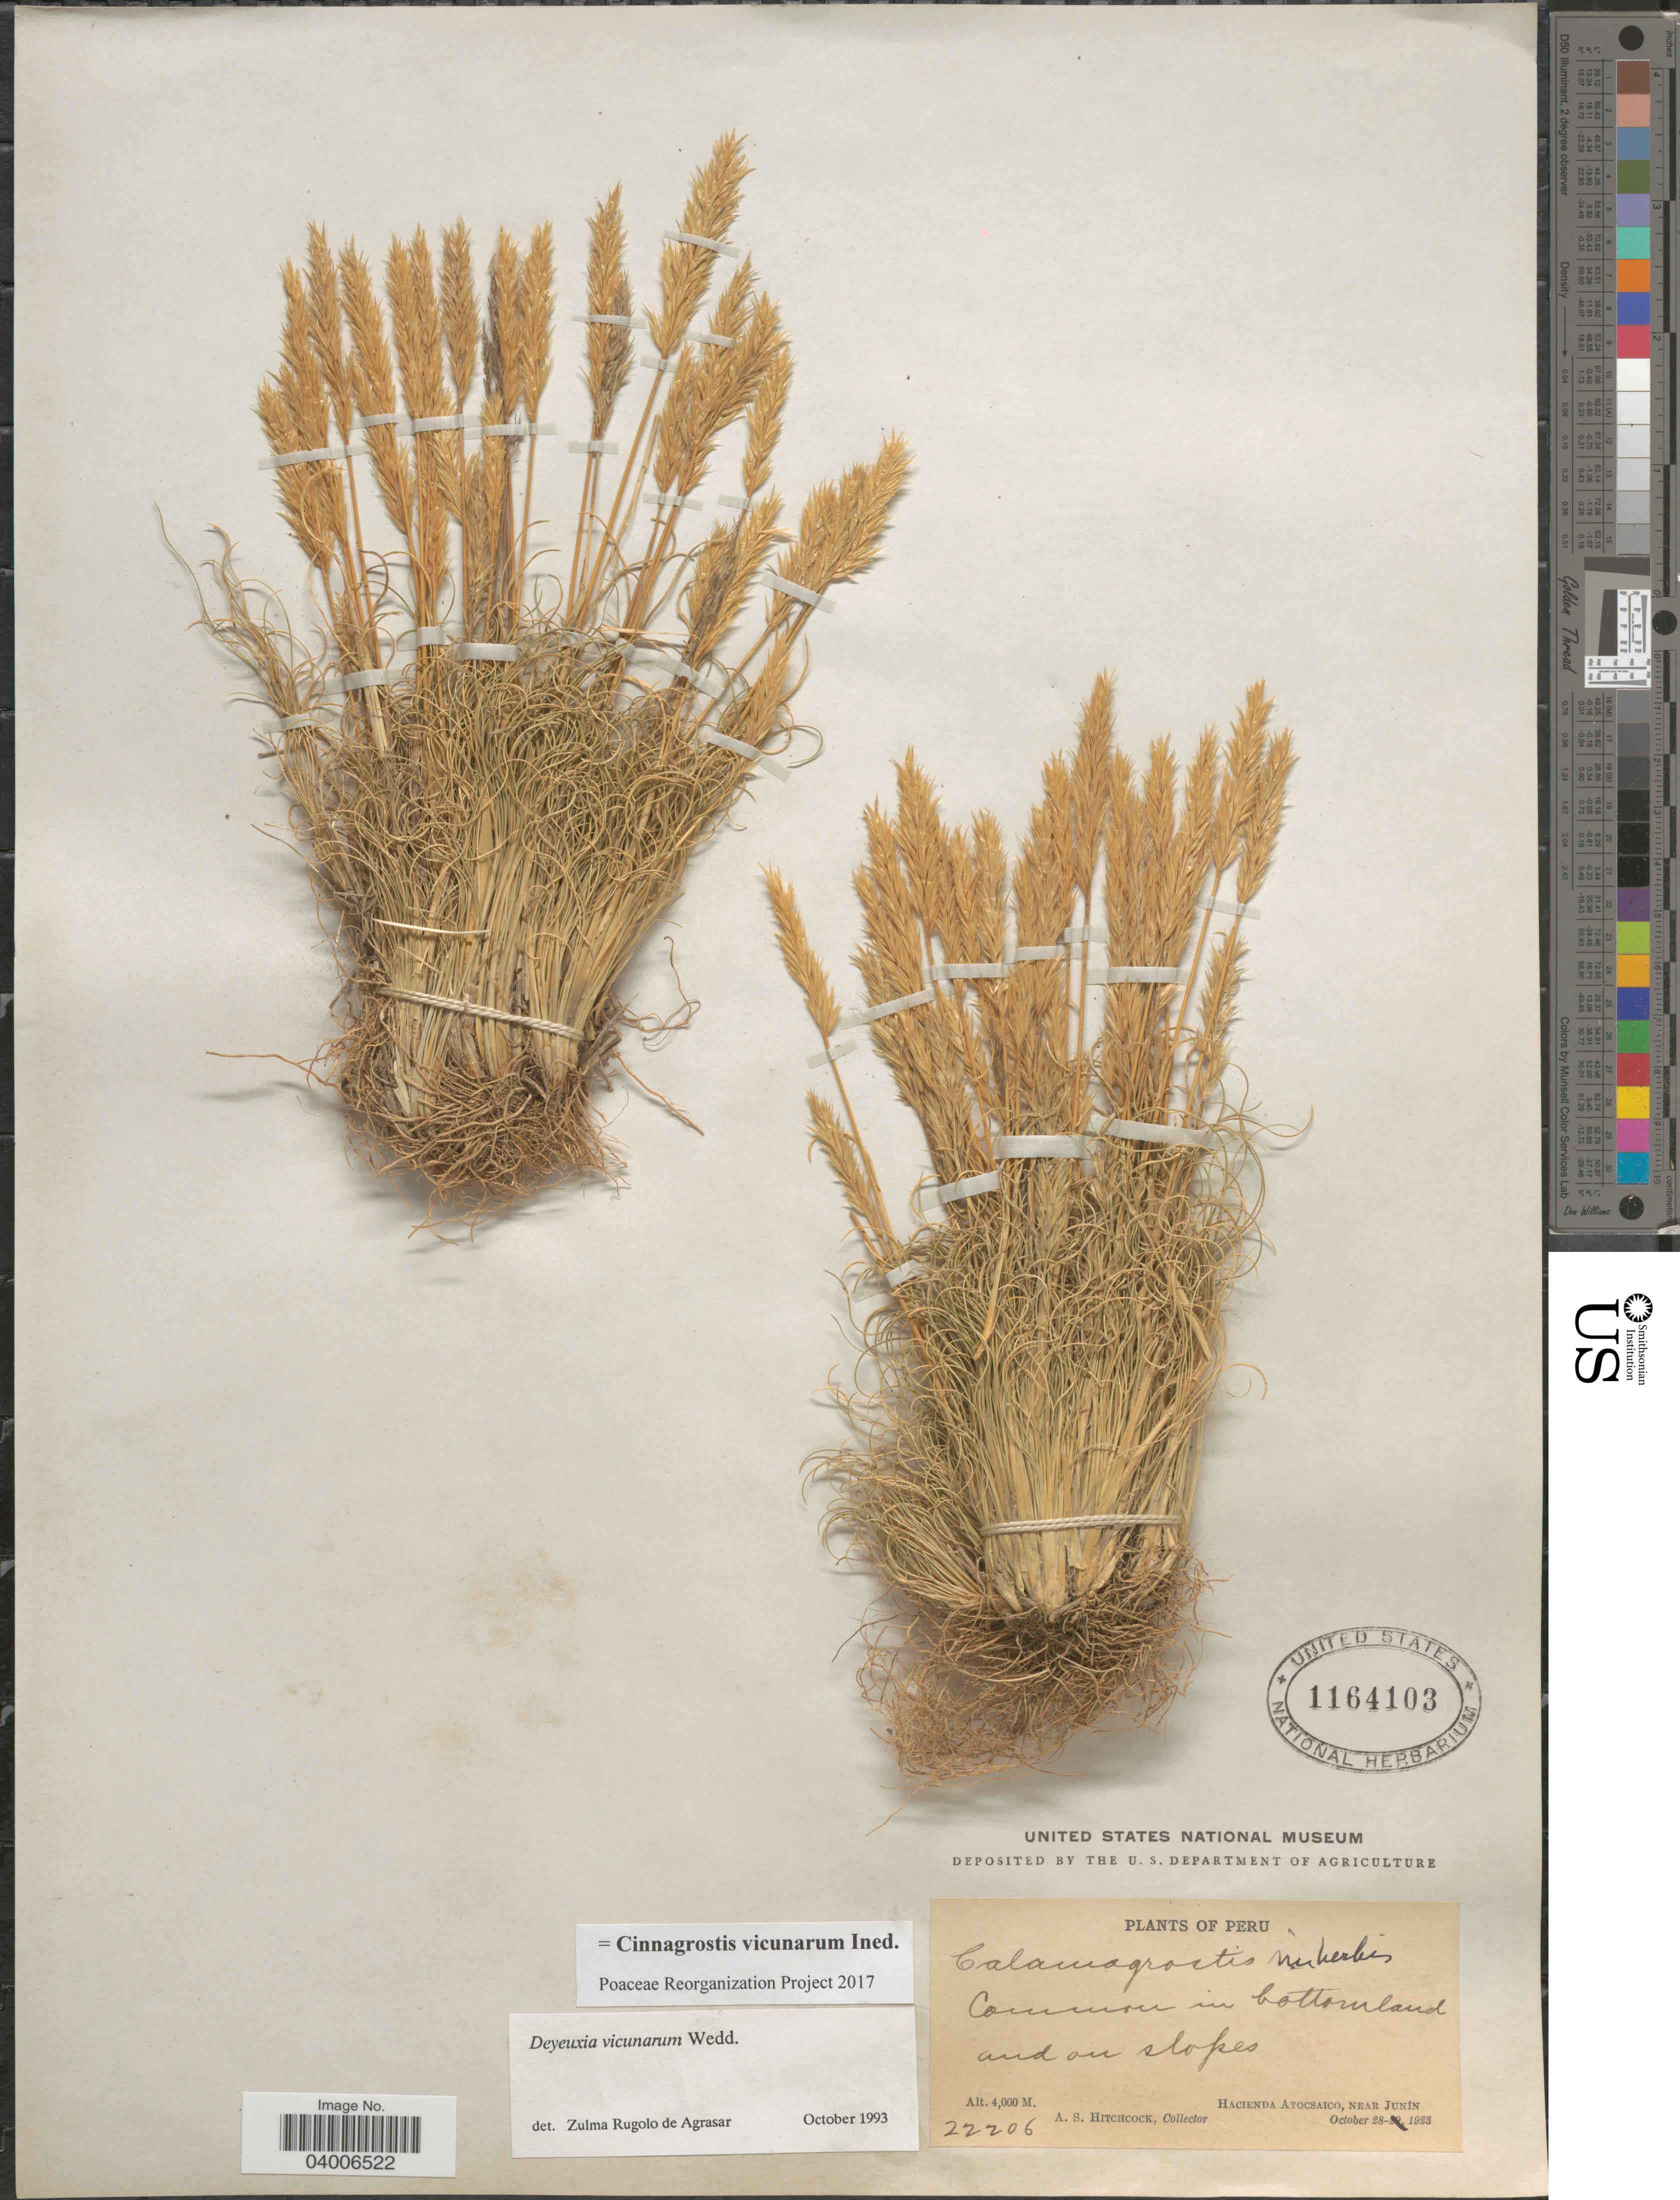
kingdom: Plantae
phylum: Tracheophyta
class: Liliopsida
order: Poales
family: Poaceae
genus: Cinnagrostis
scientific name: Cinnagrostis vicunarum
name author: (Wedd.) P.M. Peterson et al.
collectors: A. S. Hitchcock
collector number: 22206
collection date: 1923-10-28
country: Peru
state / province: Junín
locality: In bottomland and on slopes. Hacienda Atocsaico, near Junín.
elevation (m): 4000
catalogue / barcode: US 1164103